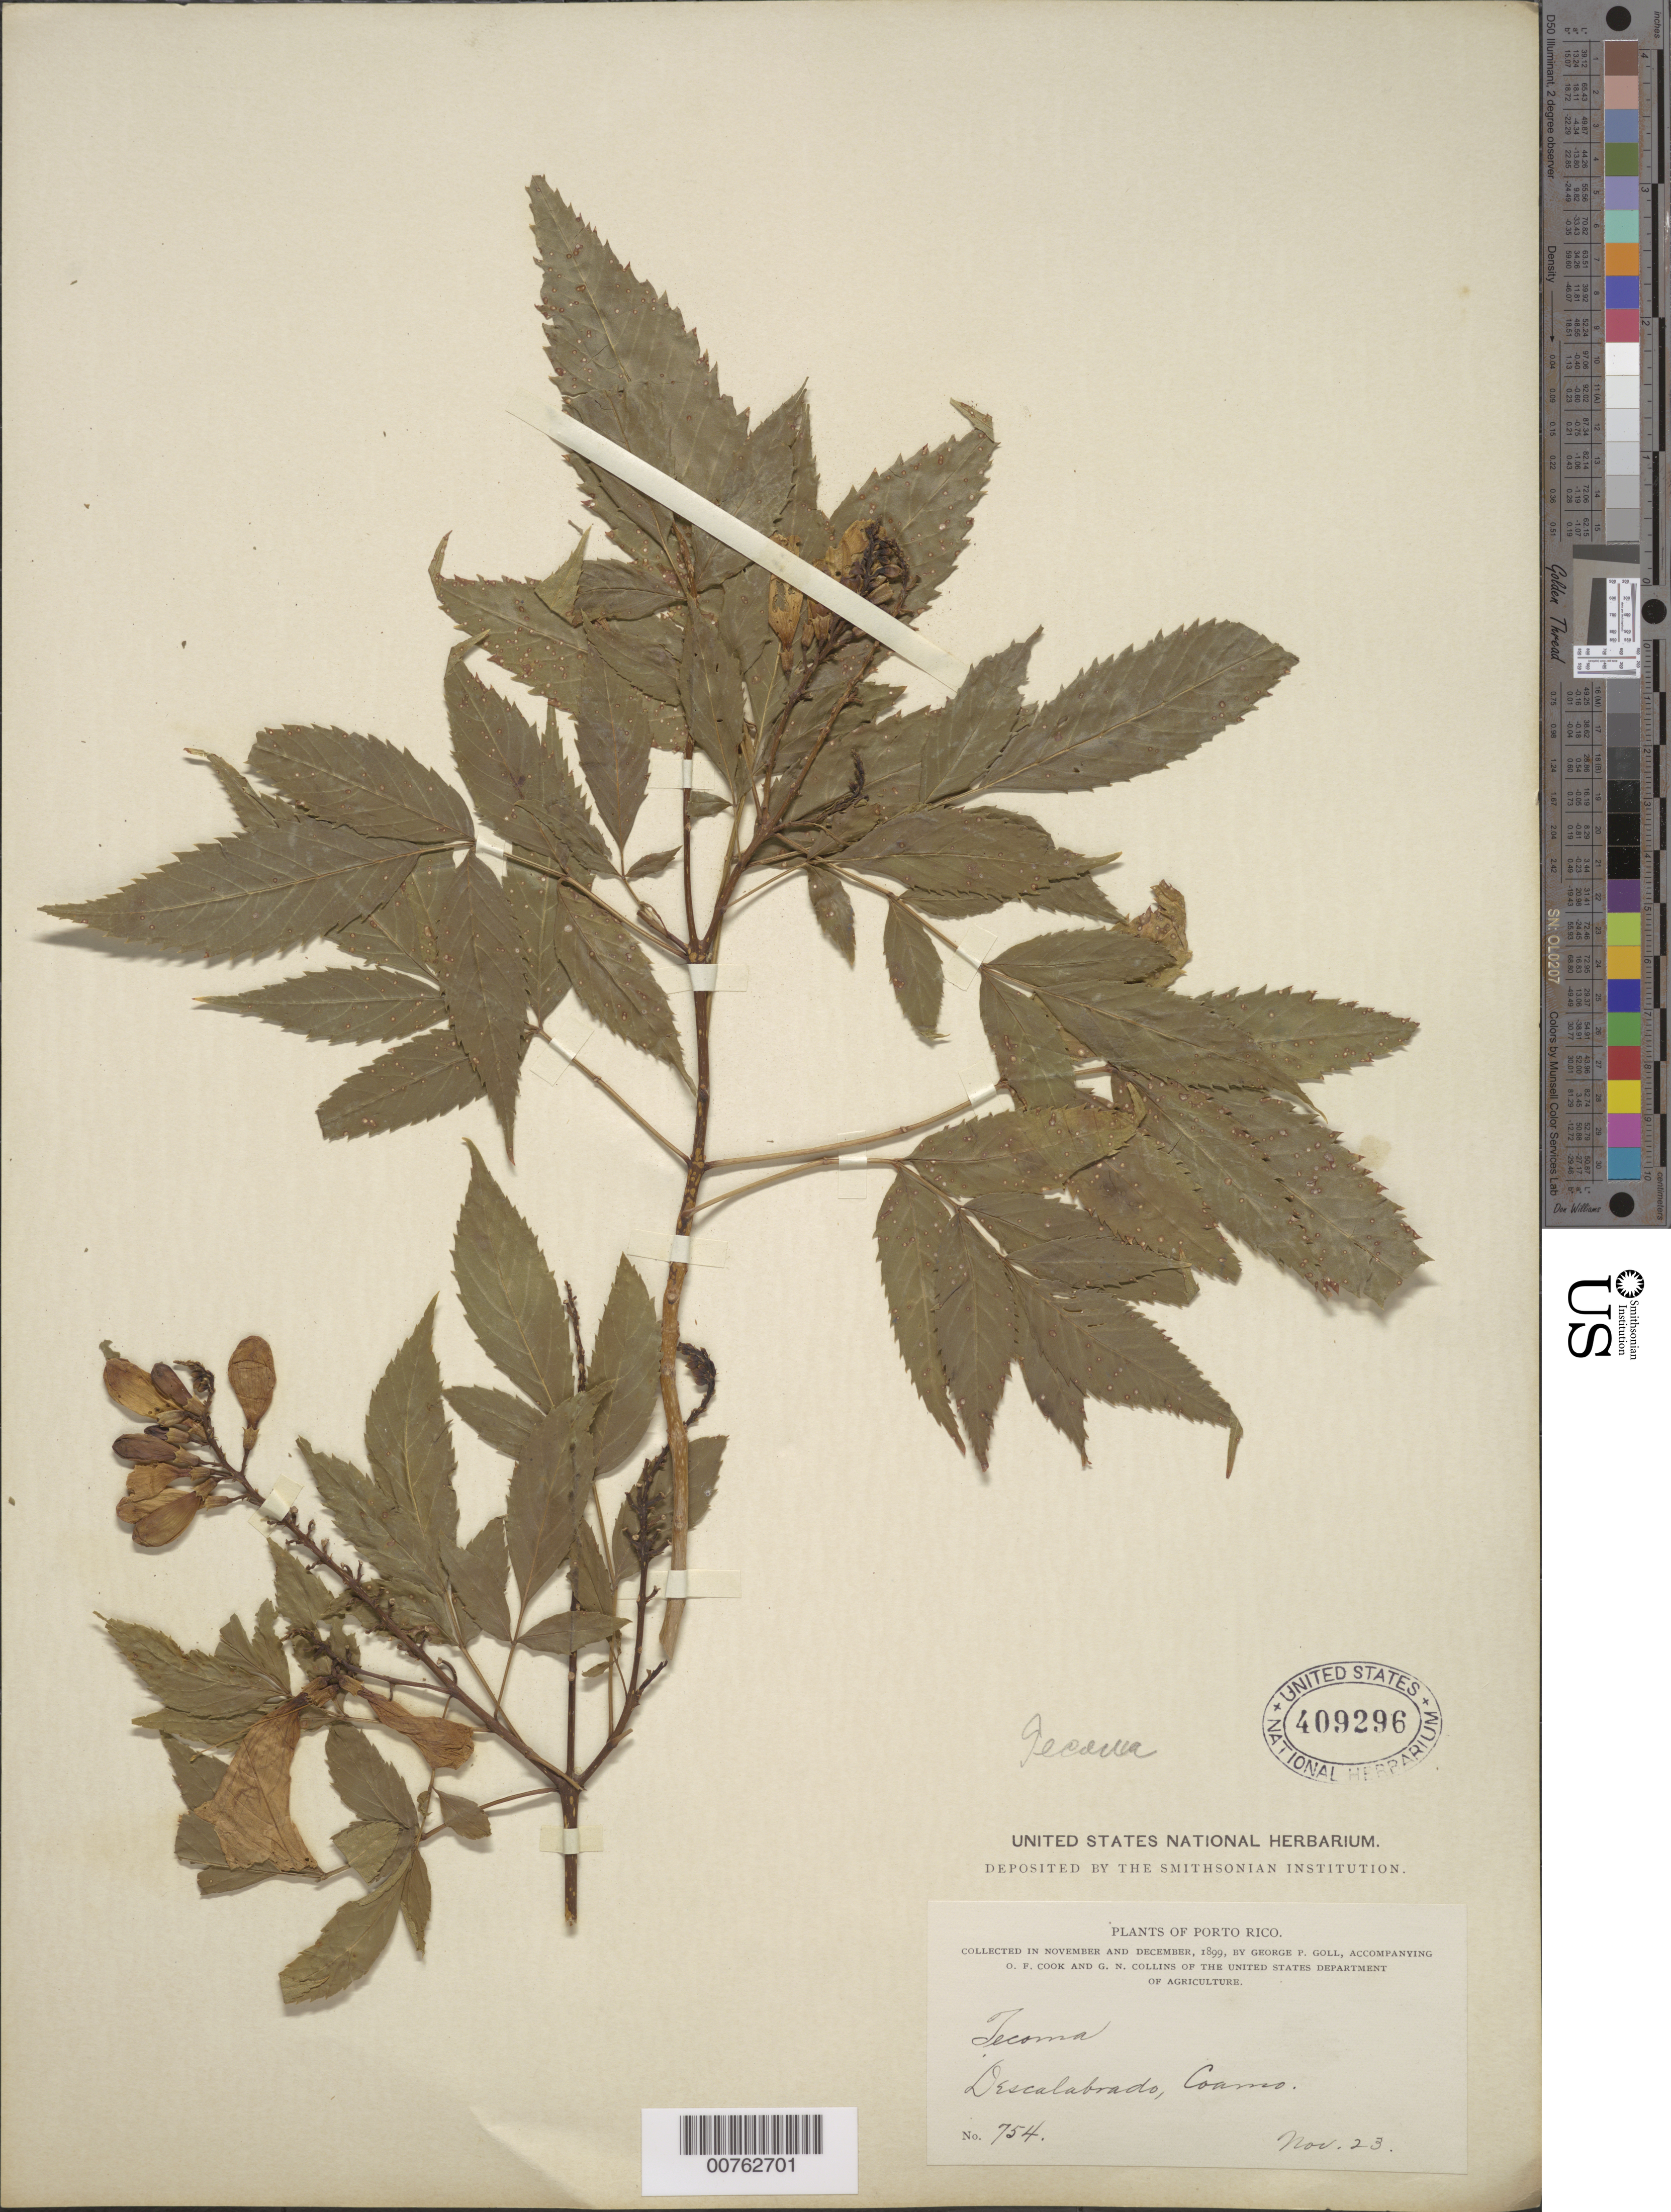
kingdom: Plantae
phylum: Tracheophyta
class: Magnoliopsida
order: Lamiales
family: Bignoniaceae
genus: Tecoma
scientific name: Tecoma stans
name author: (L.) Juss. ex Kunth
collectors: G. Goll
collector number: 754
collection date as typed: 23 Nov 1899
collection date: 1899-11-23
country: Puerto Rico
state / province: Coamo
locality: Descalabrado, Coamo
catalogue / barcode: US 409296